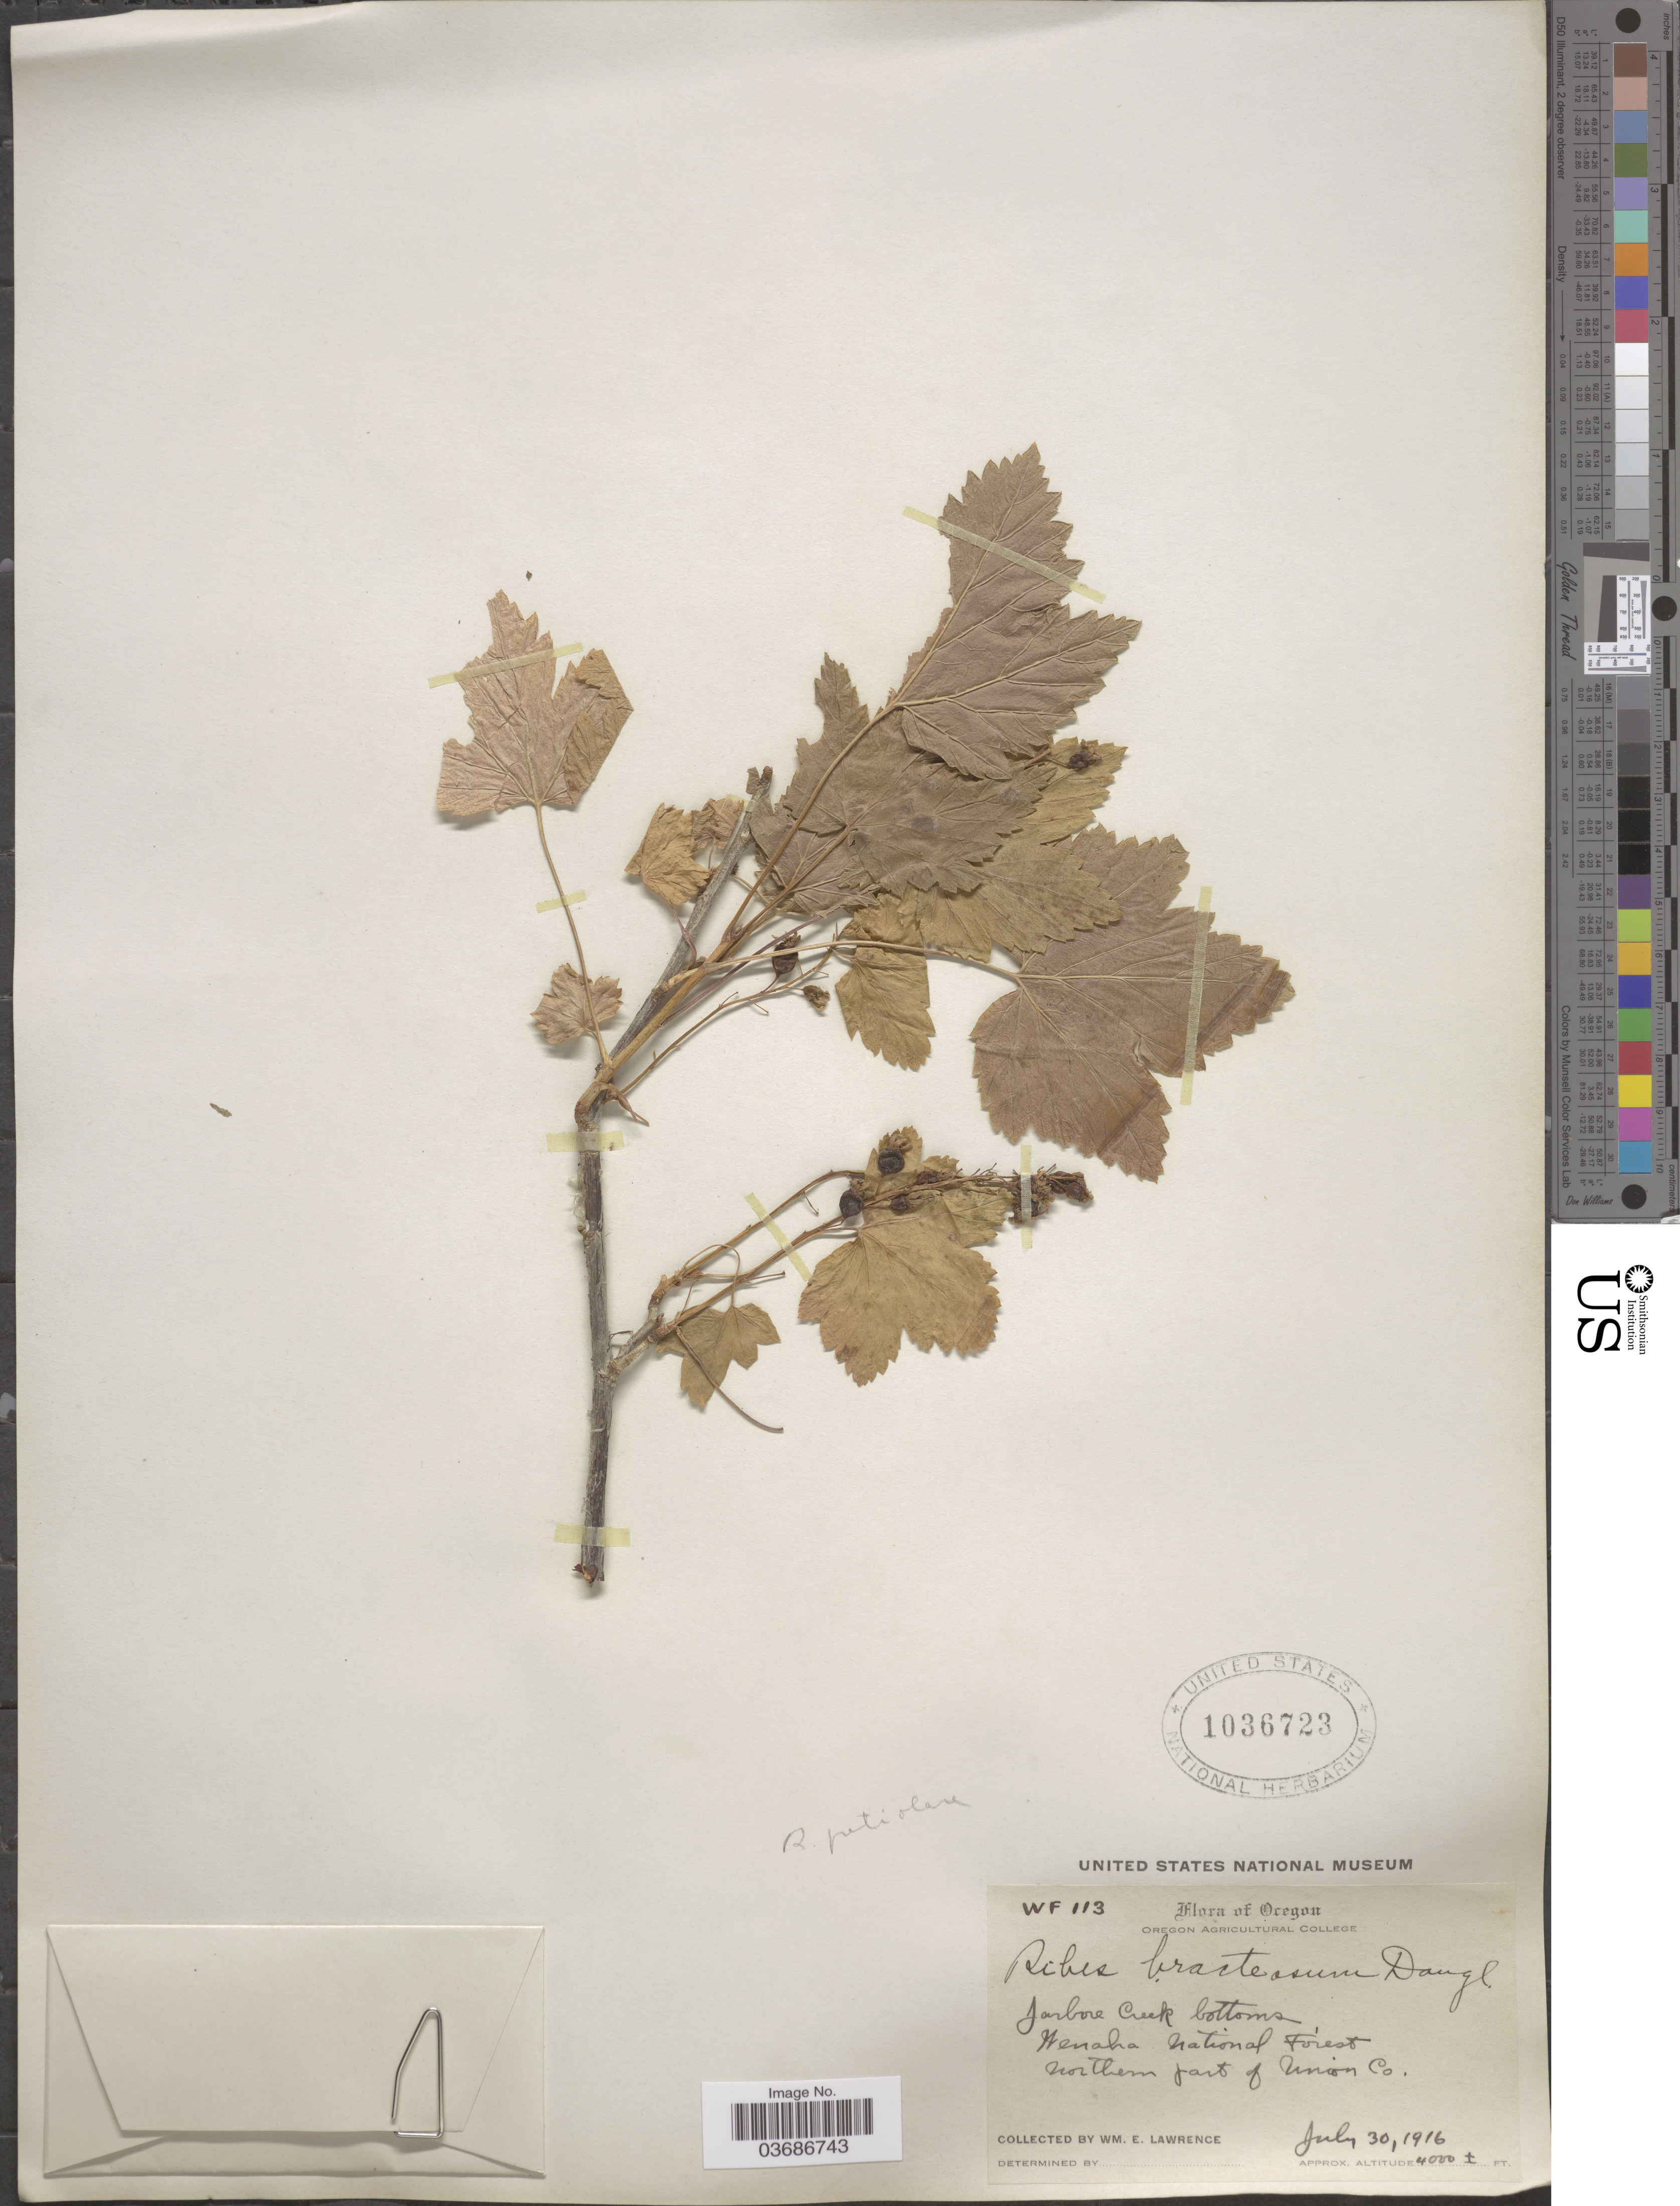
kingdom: Plantae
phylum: Tracheophyta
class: Magnoliopsida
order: Saxifragales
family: Grossulariaceae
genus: Ribes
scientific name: Ribes bracteosum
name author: Douglas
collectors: W. Lawrence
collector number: WF113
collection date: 1916-07-30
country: United States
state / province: Oregon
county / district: Union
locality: Jarboe Creek bottoms. Wenaha National Forest. Northern part of Union Co.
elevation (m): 1219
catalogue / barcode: US 1036723